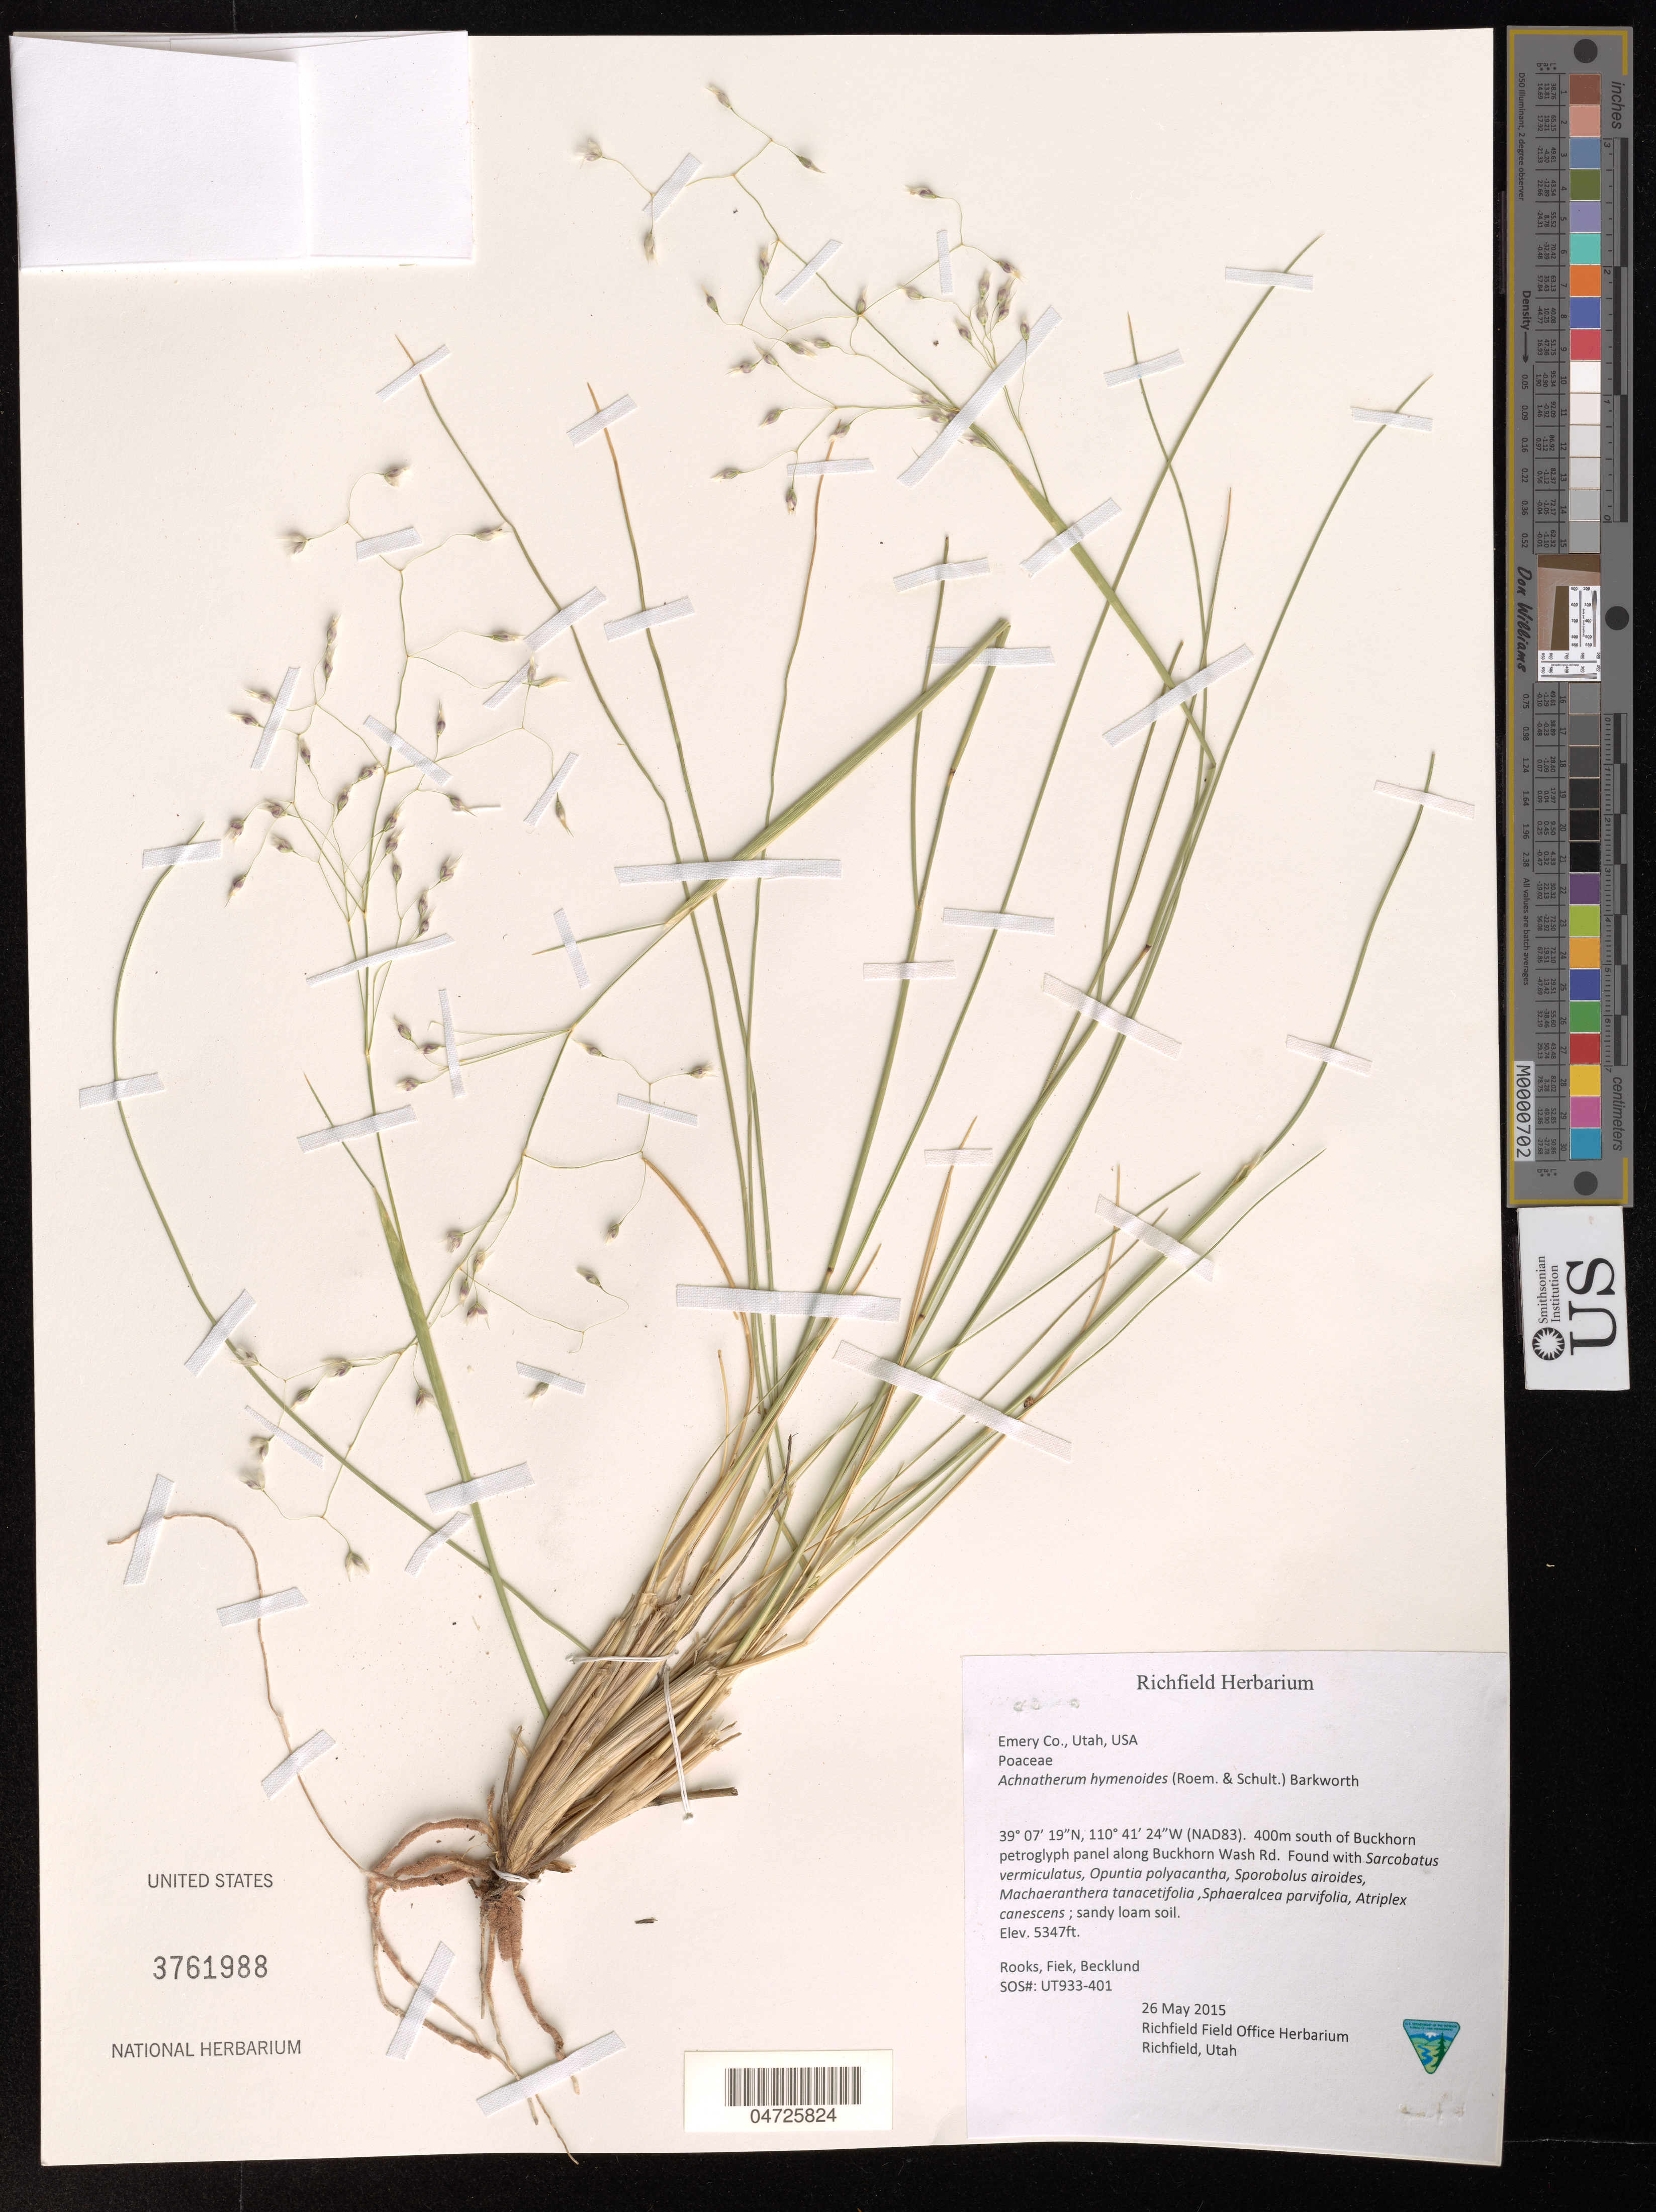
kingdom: Plantae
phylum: Tracheophyta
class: Liliopsida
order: Poales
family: Poaceae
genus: Achnatherum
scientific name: Achnatherum hymenoides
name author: (Roem. & Schult.) Barkworth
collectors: -. Rooks, Fiek & -. Becklund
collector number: UT933-401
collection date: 2015-05-26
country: United States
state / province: Utah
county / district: Emery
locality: Emery Co. (NAD83). 400m south of Buckhorn petroglyph panel along Buckhorn Wash Rd.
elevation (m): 1630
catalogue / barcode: US 3761988